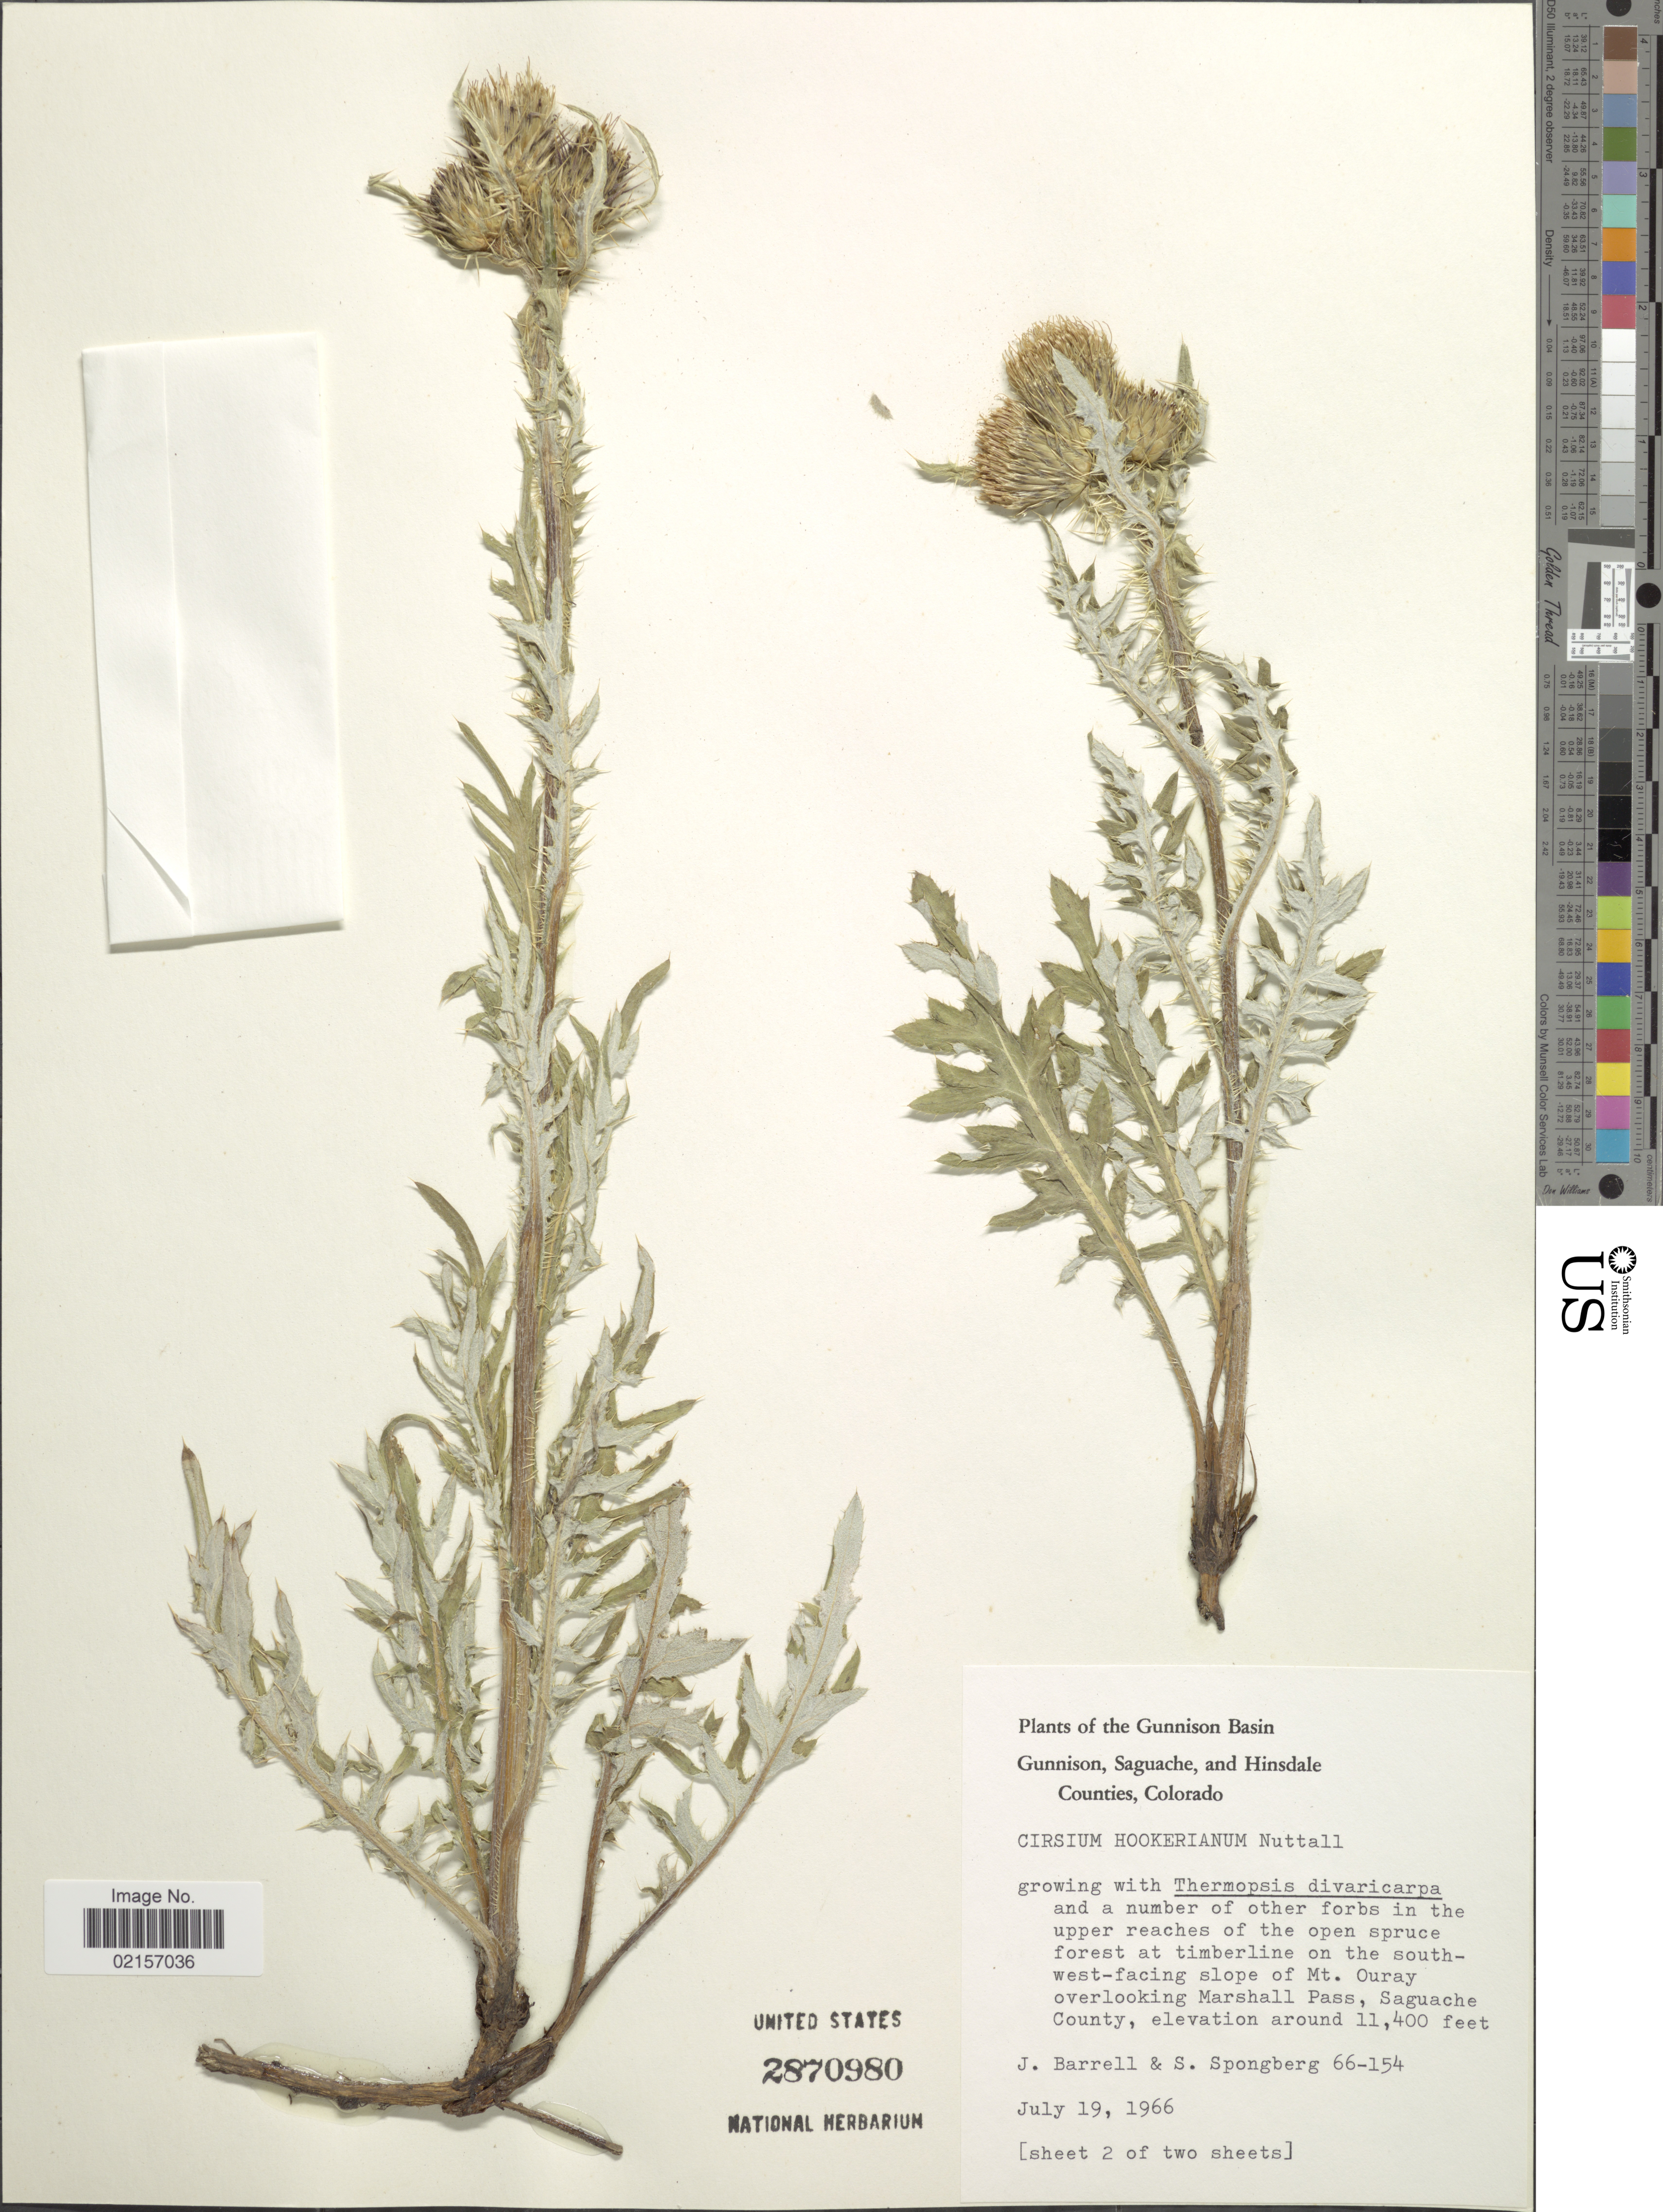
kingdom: Plantae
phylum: Tracheophyta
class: Magnoliopsida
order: Asterales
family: Asteraceae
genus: Cirsium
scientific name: Cirsium hookerianum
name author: Nutt.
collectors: J. Barrell & S. A.Spongberg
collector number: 66-154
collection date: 1966-07-19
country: United States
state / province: Colorado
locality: Gunnison Basin, Gunnison, Saguache, and Hinsdale Counties, in the upper reaches of the open south-west-facing slope of Mt. Ouray overlooking Marshall Pass, Saguache County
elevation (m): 3475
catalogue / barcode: US 2870980